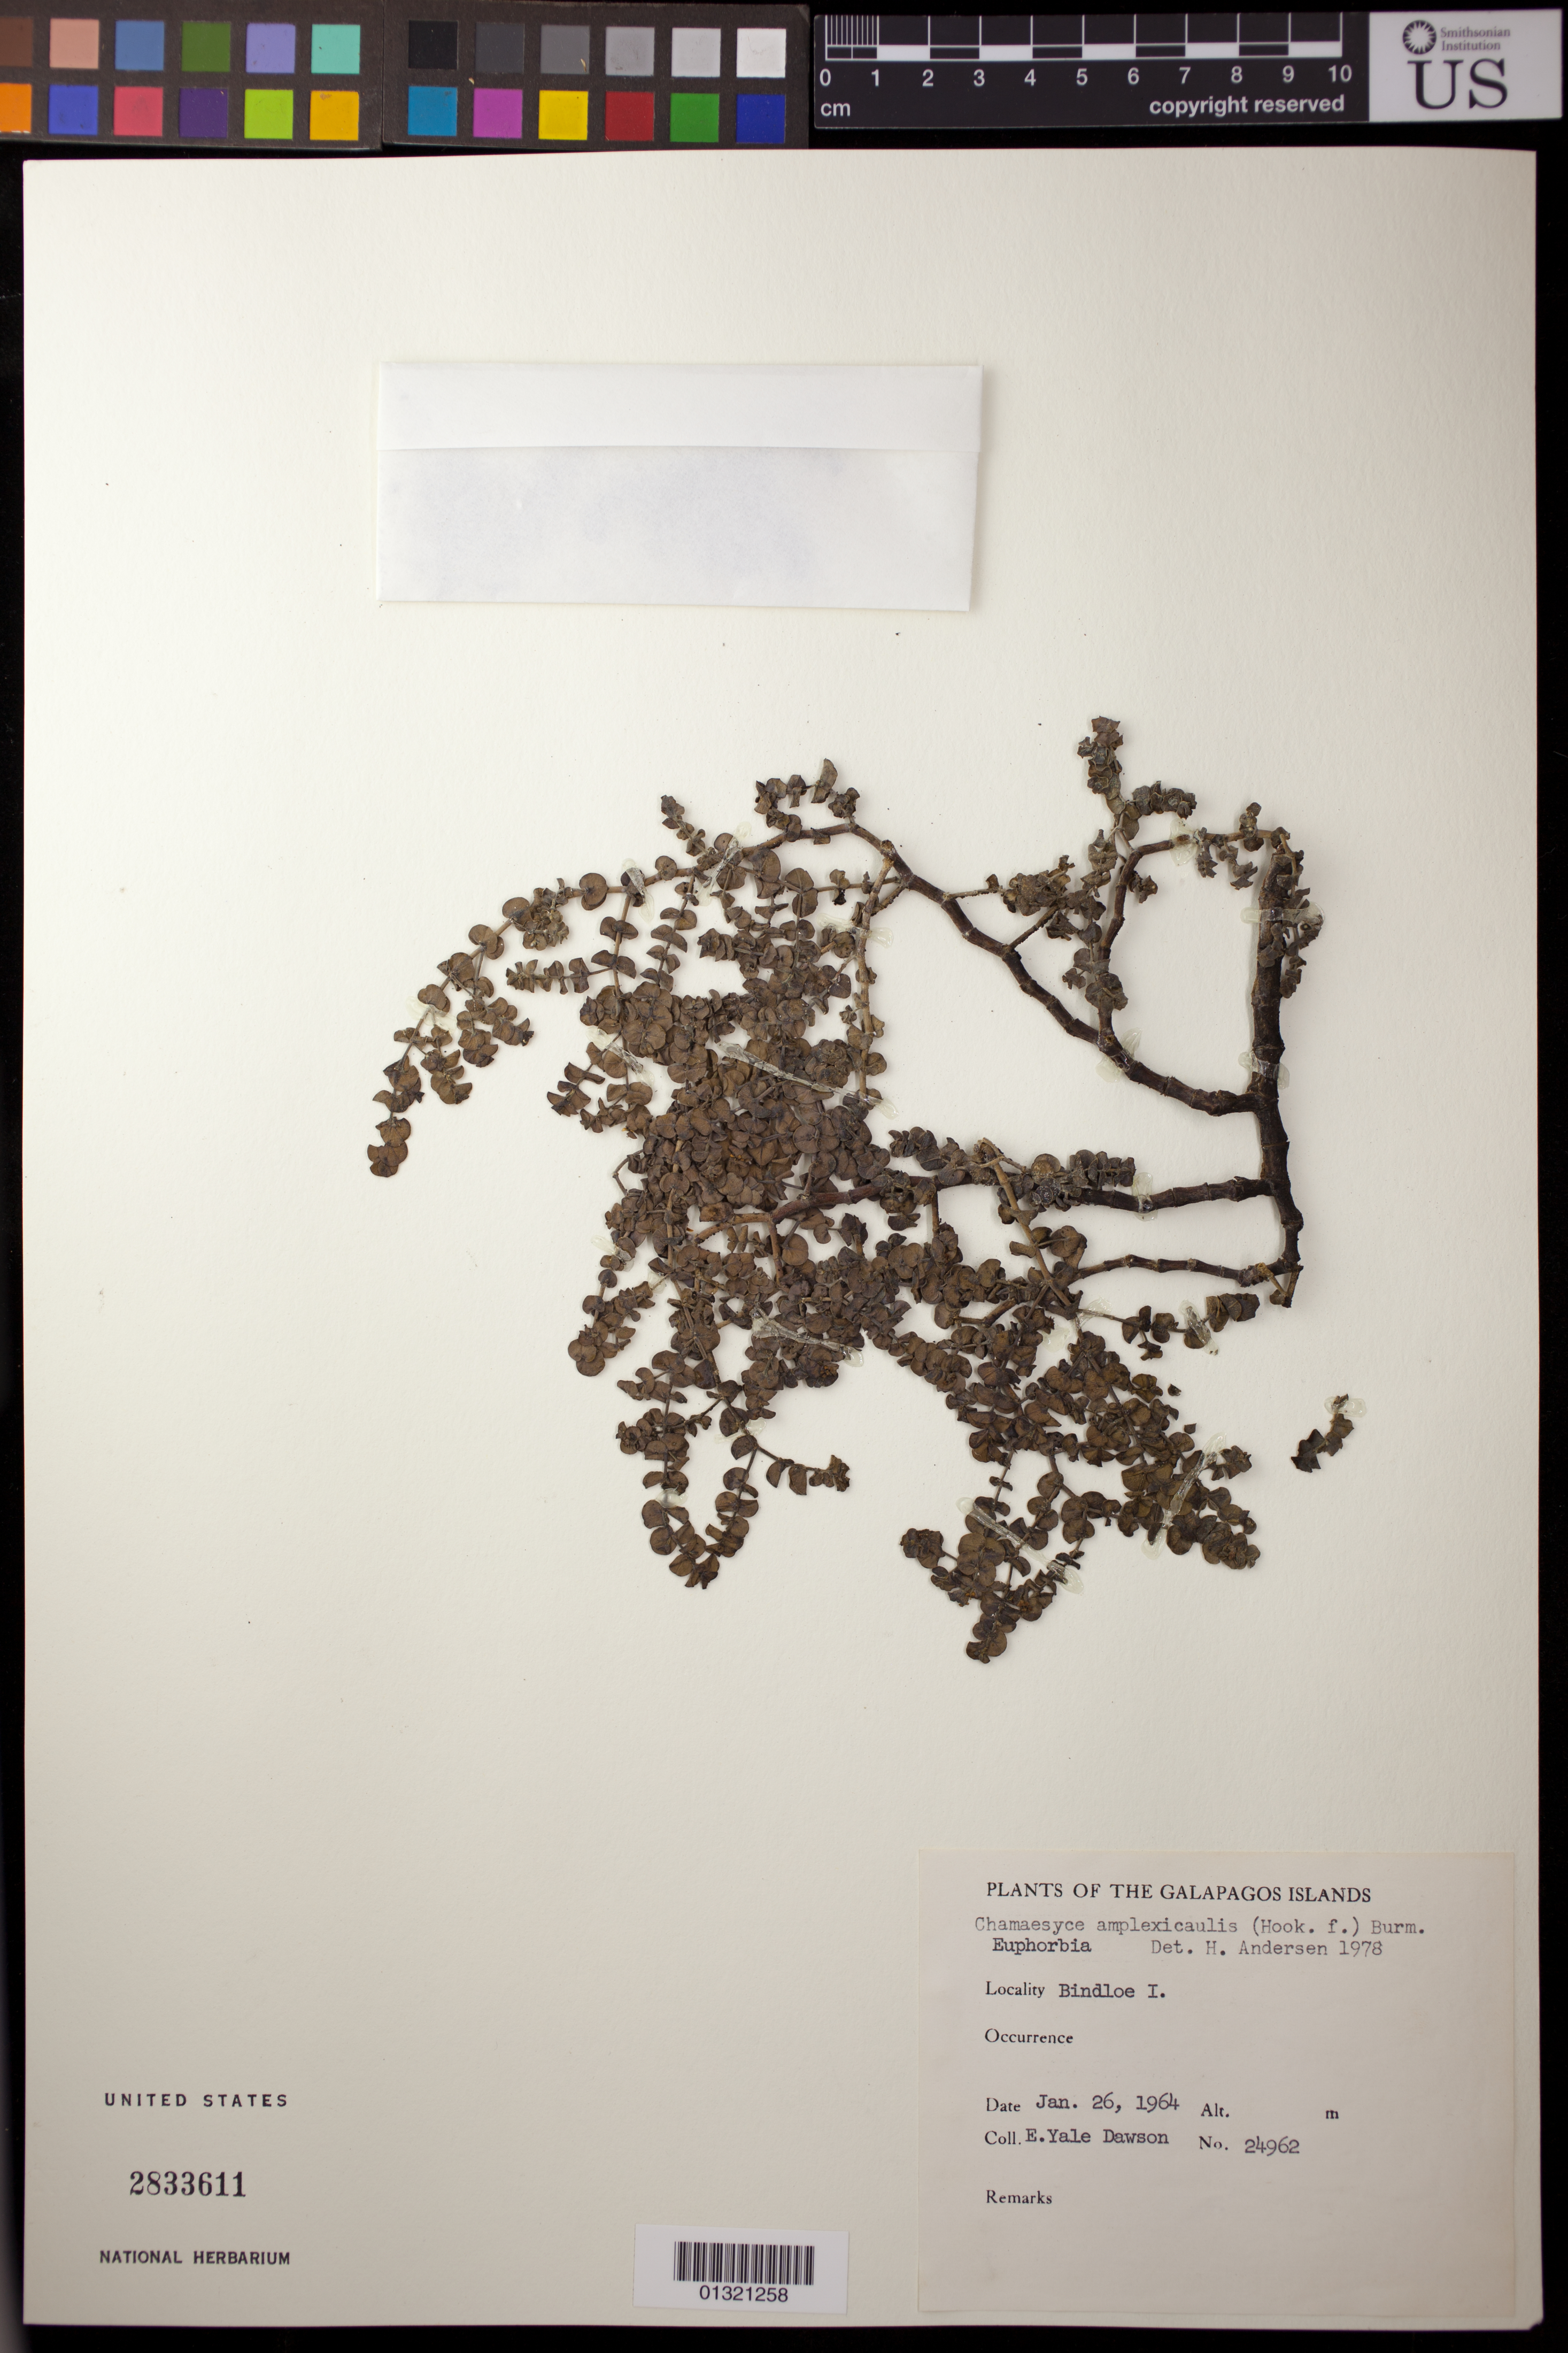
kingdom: Plantae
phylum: Tracheophyta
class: Magnoliopsida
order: Malpighiales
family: Euphorbiaceae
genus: Euphorbia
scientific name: Euphorbia amplexicaulis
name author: Hook. f.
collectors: E. Y. Dawson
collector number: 24962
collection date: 1964-01-26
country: Ecuador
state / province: Colón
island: Marchena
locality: Bindloe I.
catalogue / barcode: US 2833611